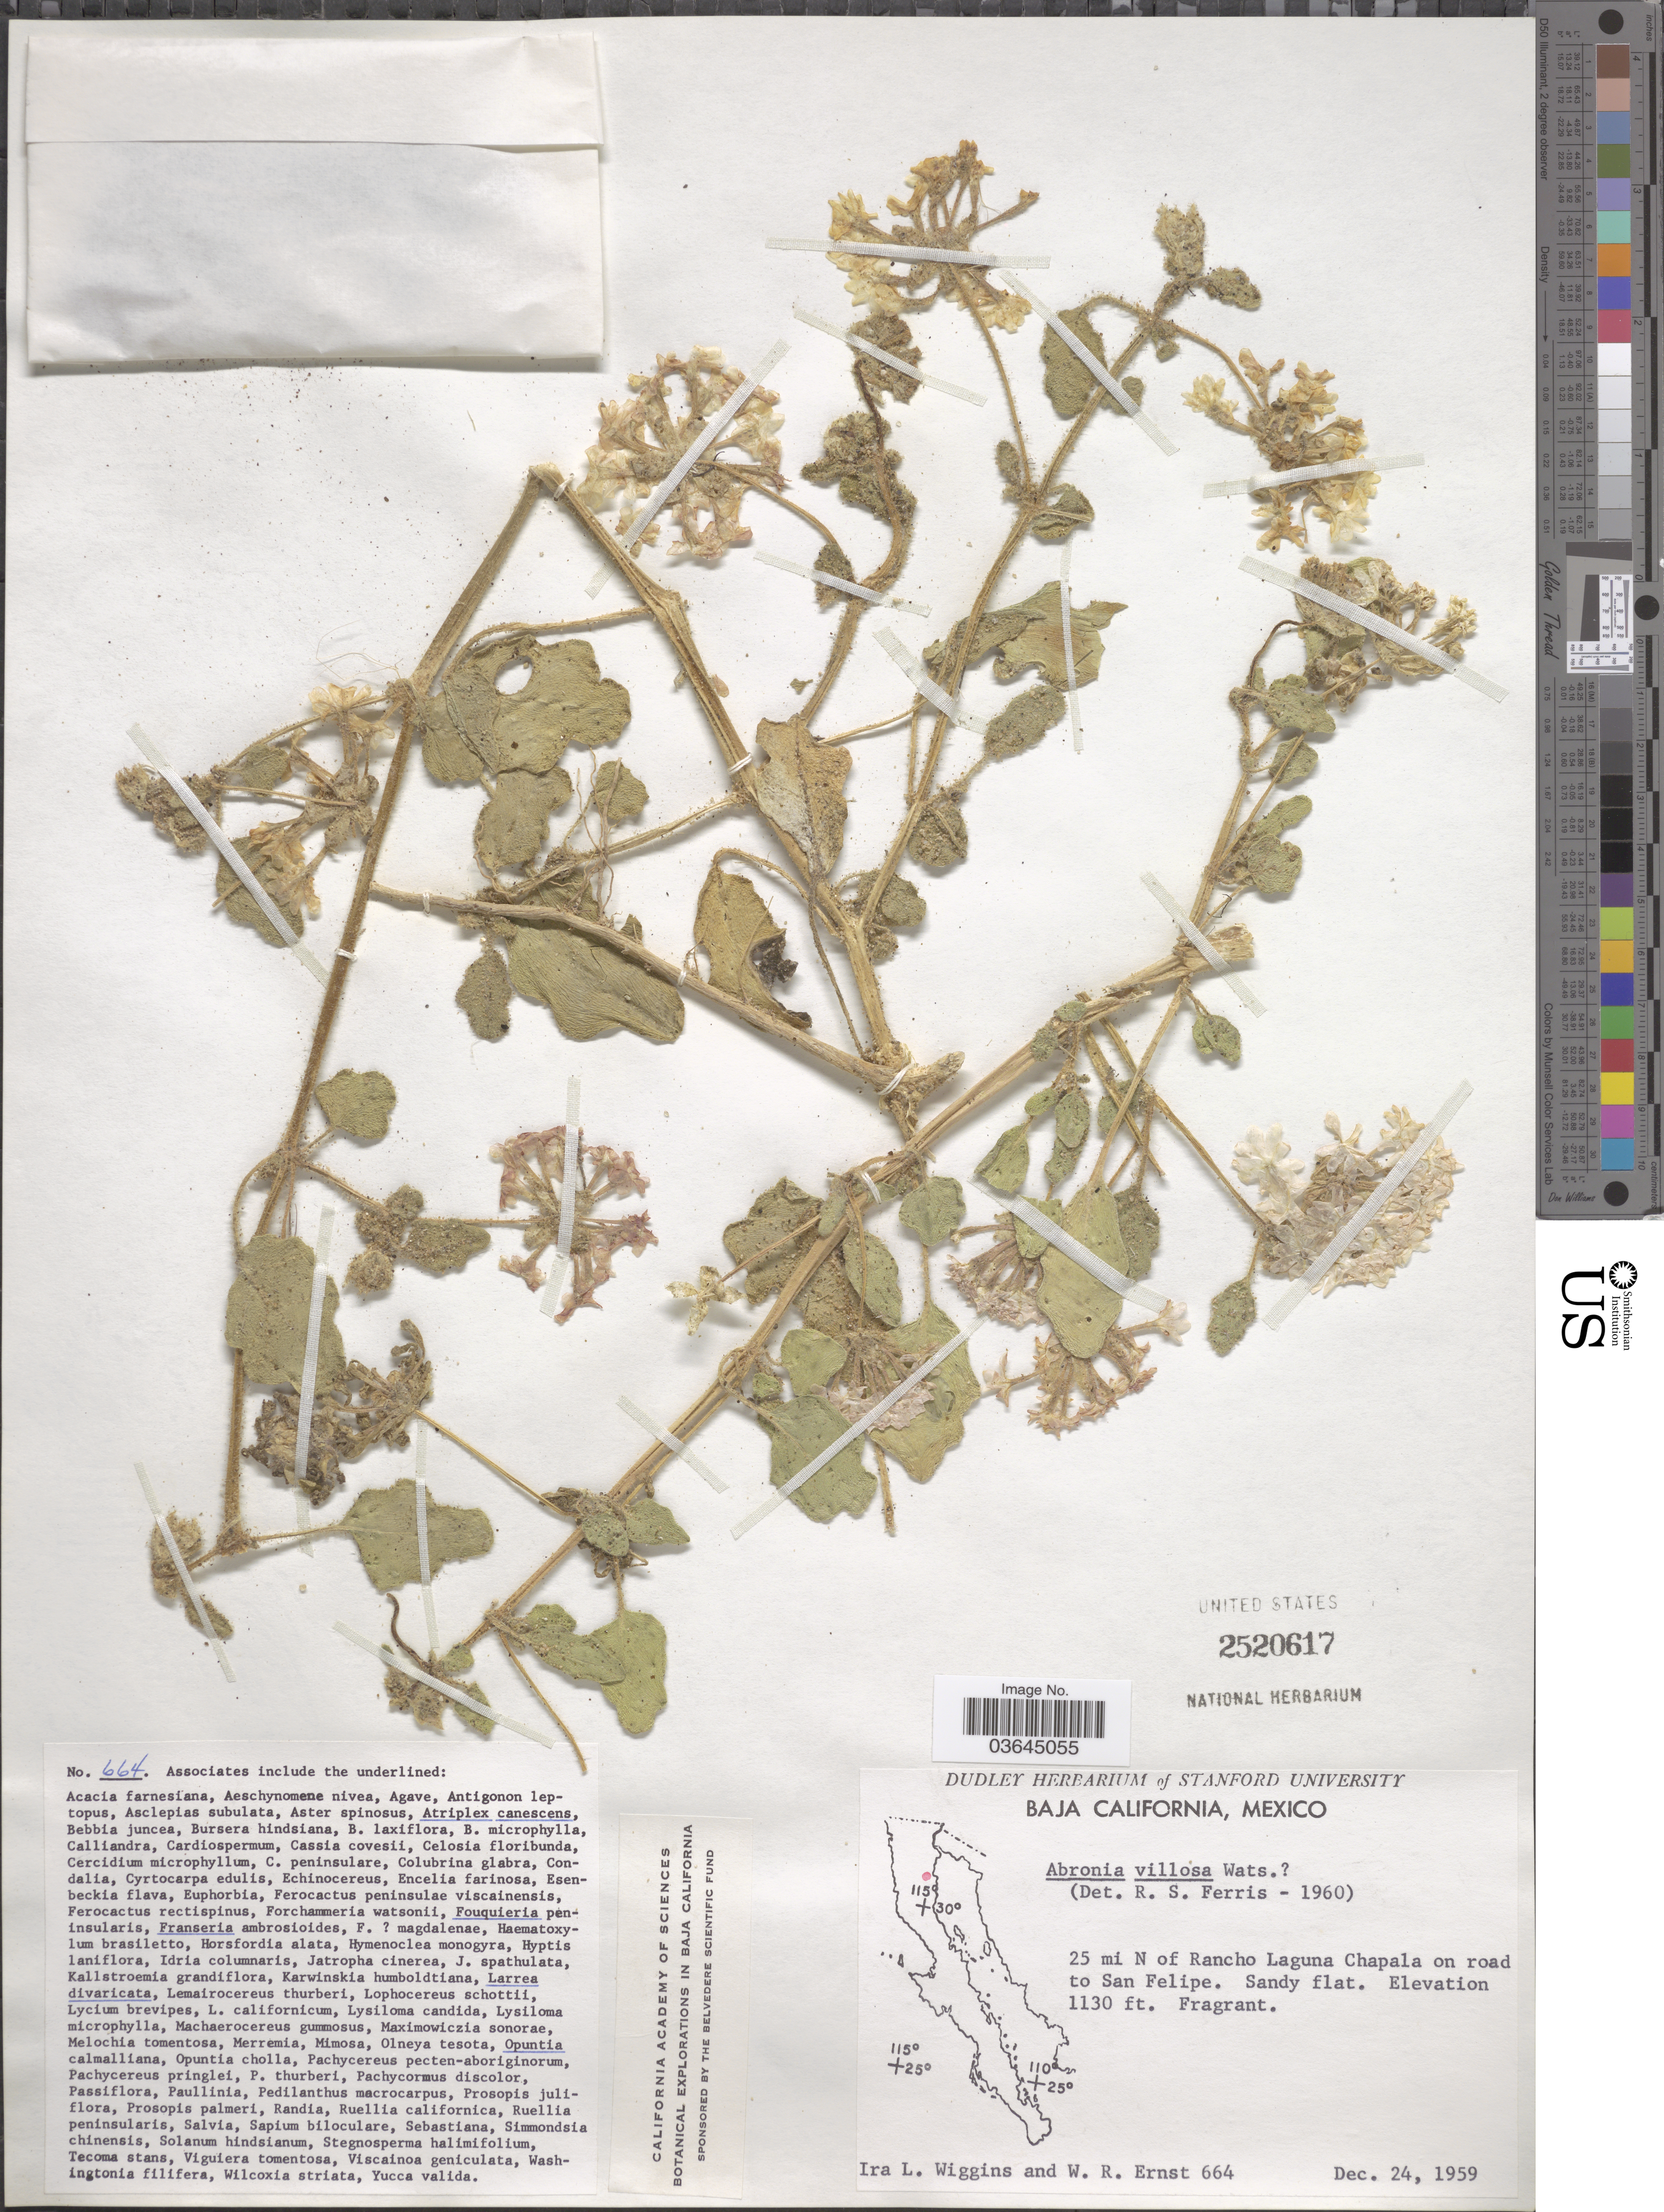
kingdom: Plantae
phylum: Tracheophyta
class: Magnoliopsida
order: Caryophyllales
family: Nyctaginaceae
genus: Abronia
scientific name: Abronia villosa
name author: S. Watson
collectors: I. L. Wiggins & W. R. Ernst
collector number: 664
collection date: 1959-12-24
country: Mexico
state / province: Baja California Norte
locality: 25 mi N of Rancho Laguna Chapala on road to San Felipe.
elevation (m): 344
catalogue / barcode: US 2520617